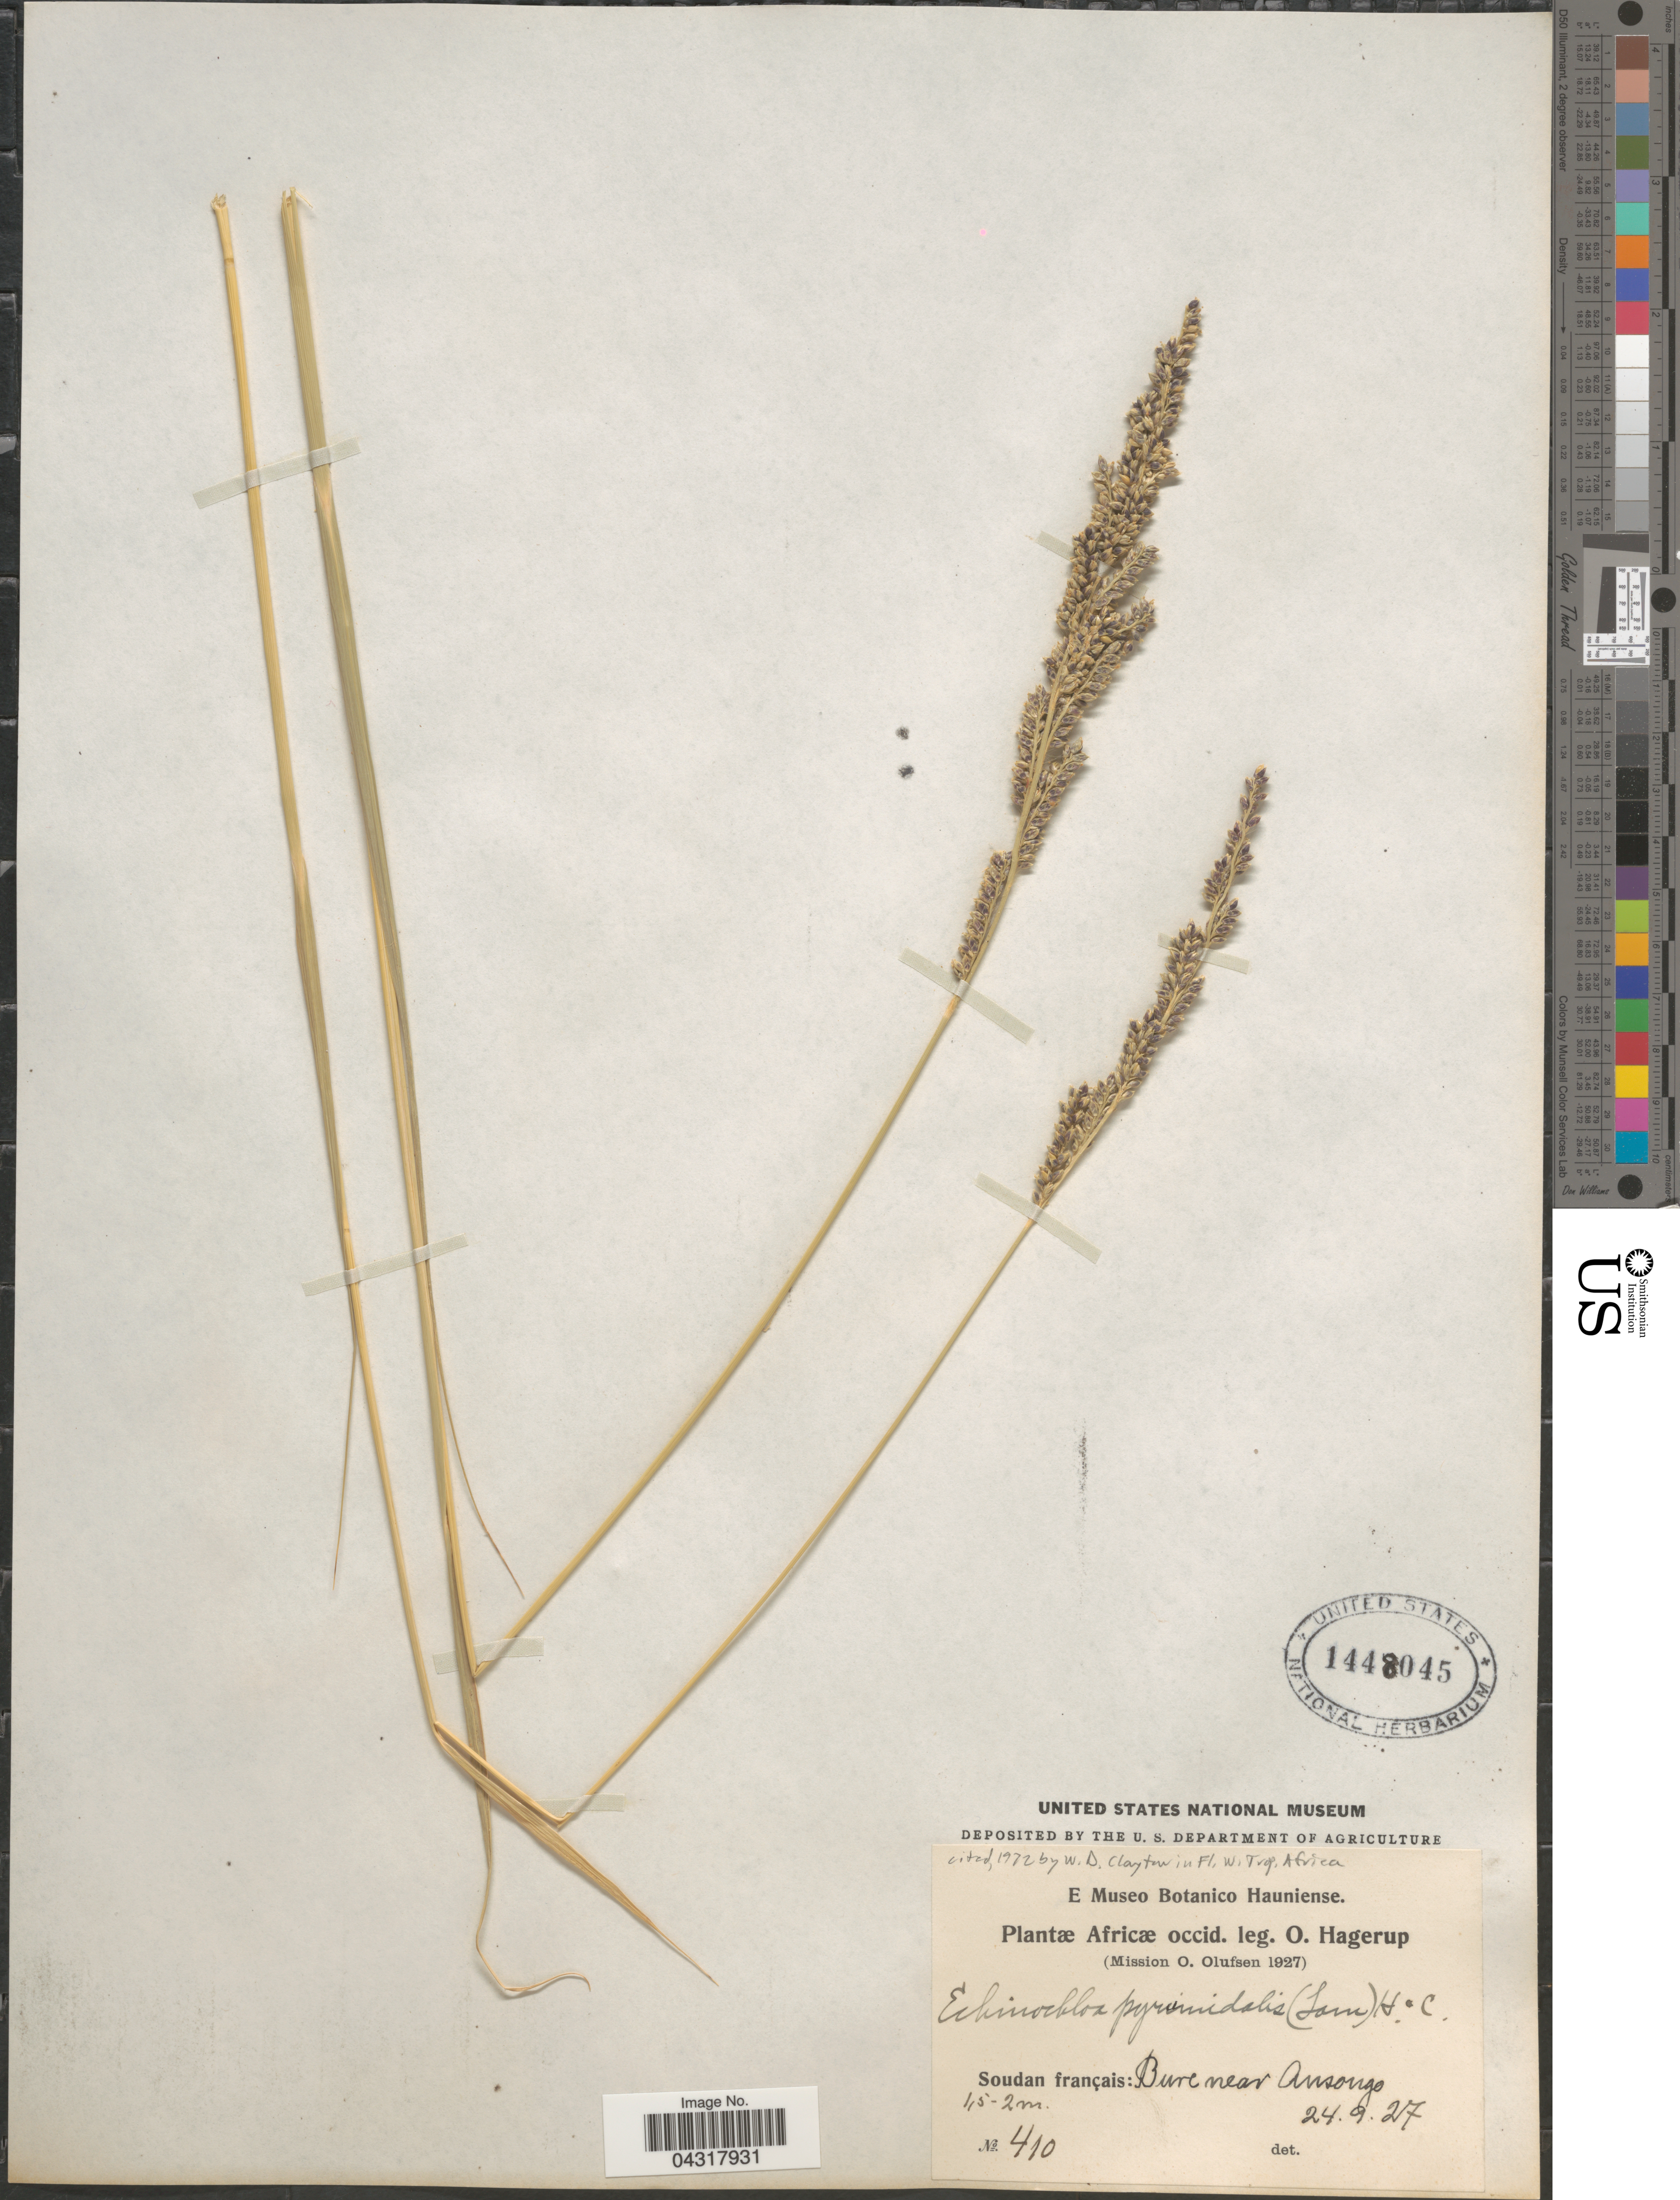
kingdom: Plantae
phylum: Tracheophyta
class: Liliopsida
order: Poales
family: Poaceae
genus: Echinochloa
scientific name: Echinochloa pyramidalis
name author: (Lam.) Hitchc. & Chase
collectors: O. Hagerup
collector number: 410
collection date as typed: Transcribed d/m/y: 24/9/27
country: Mali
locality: Africæ occid. Soudan français: Burc near Ansongo.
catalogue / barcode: US 1448045